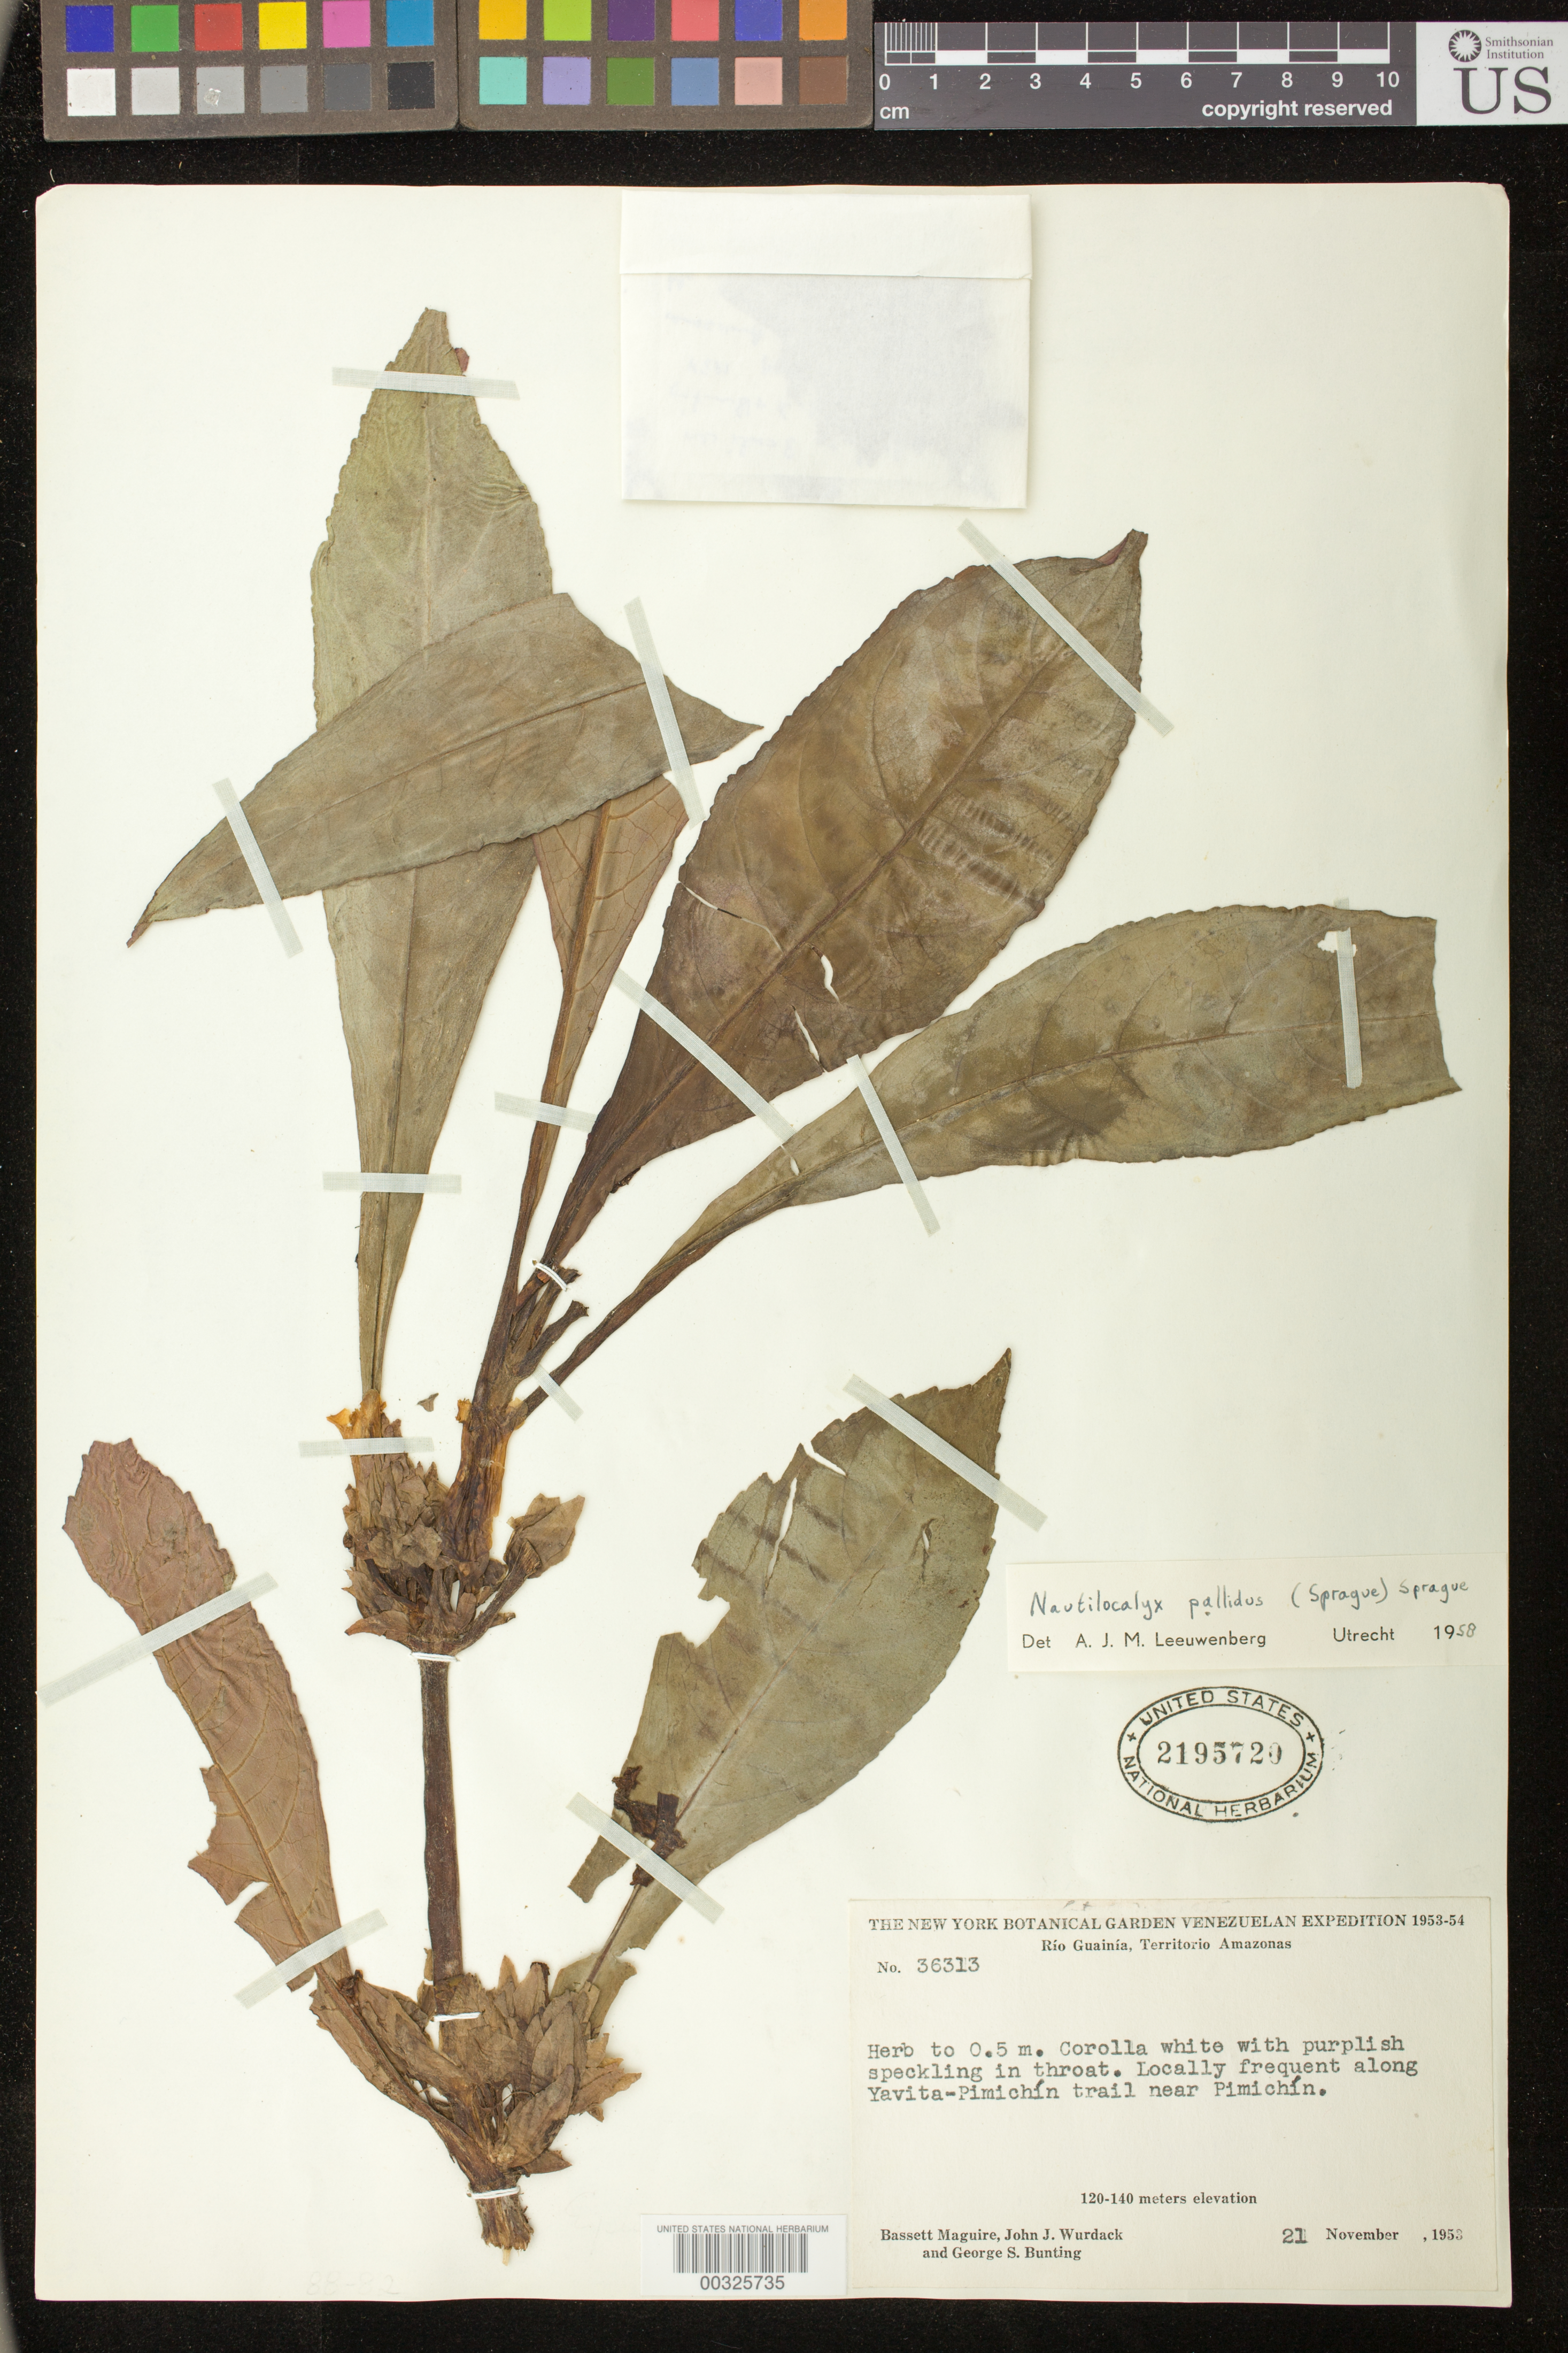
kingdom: Plantae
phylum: Tracheophyta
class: Magnoliopsida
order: Lamiales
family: Gesneriaceae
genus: Nautilocalyx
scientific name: Nautilocalyx pallidus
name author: (Sprague) C. Sprague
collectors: B. Maguire, J. J. Wurdack & G. S. Bunting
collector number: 36313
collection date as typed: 21 Nov 1953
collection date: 1953-11-21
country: Venezuela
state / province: Amazonas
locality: Rio Guainia, along Yavita-Pimichin trail near Pimichin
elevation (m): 120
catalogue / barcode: US 2195720